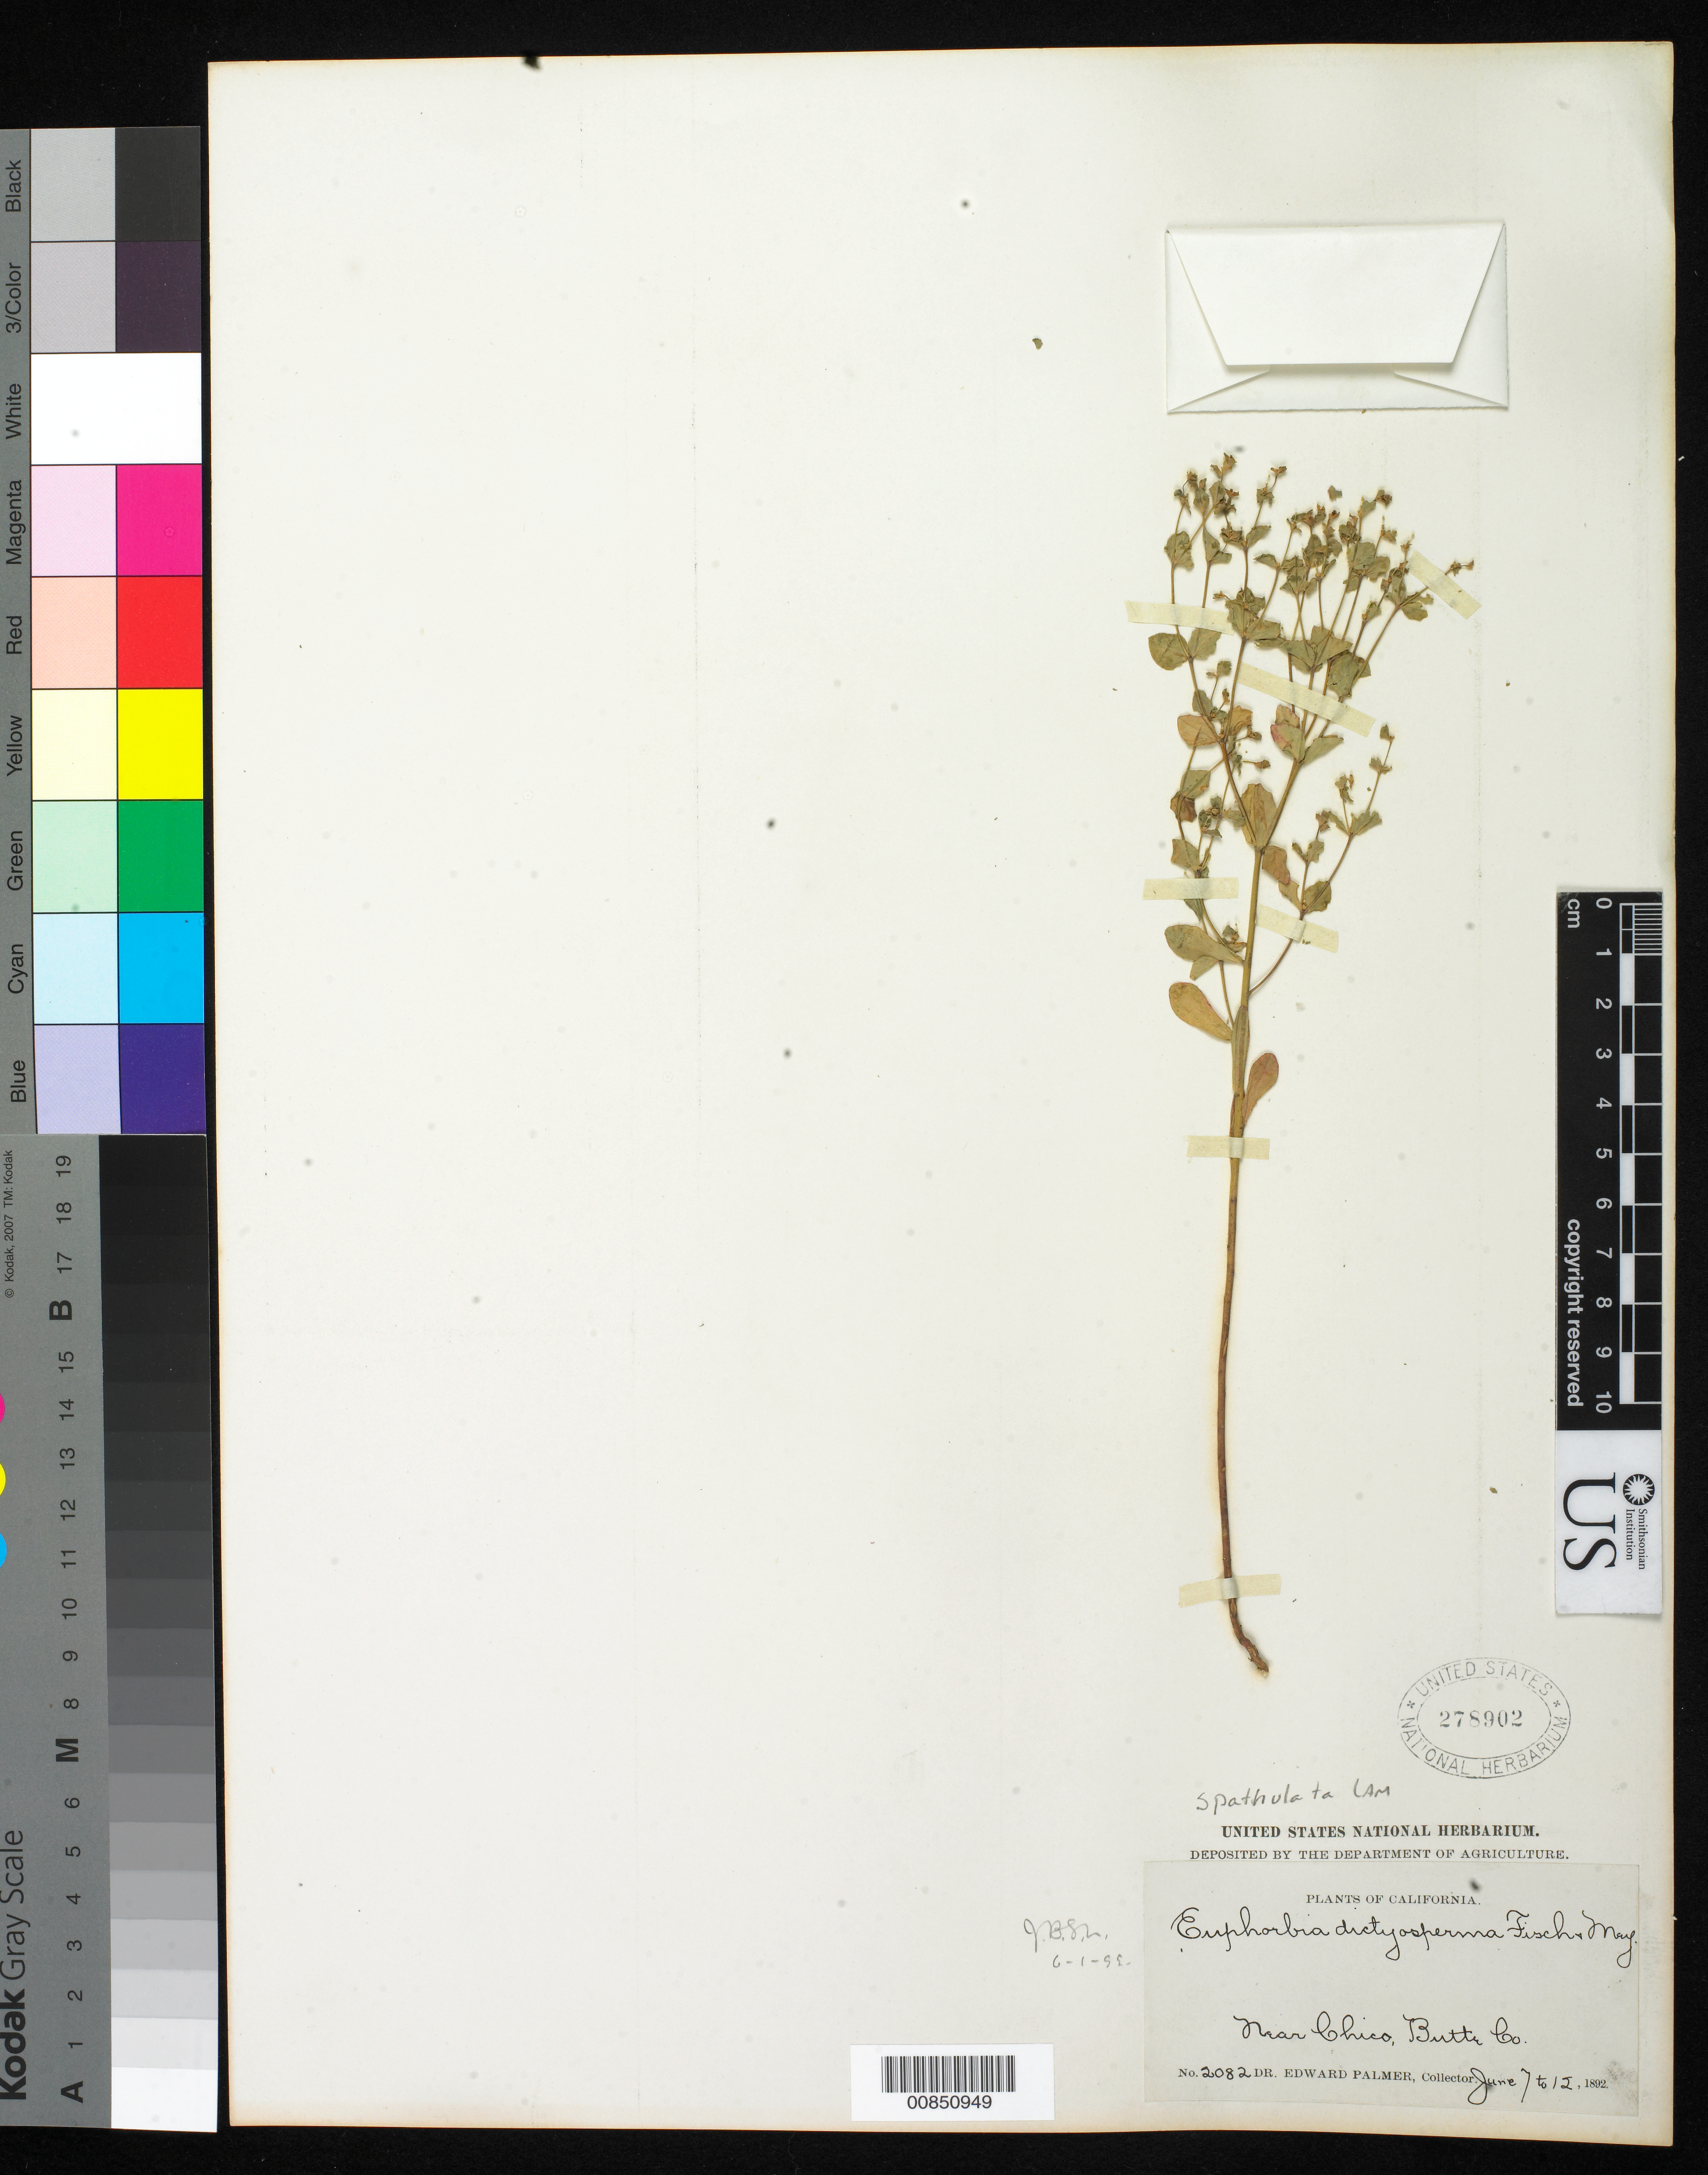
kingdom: Plantae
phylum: Tracheophyta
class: Magnoliopsida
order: Malpighiales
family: Euphorbiaceae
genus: Euphorbia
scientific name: Euphorbia spathulata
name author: Lam.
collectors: E. Palmer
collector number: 2082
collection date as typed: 07 Jun 1892 to 12 Jun 1892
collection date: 1892-06-07/1892-06-12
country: United States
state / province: California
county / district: Butte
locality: Near Chico, Butte County, California.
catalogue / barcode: US 278902